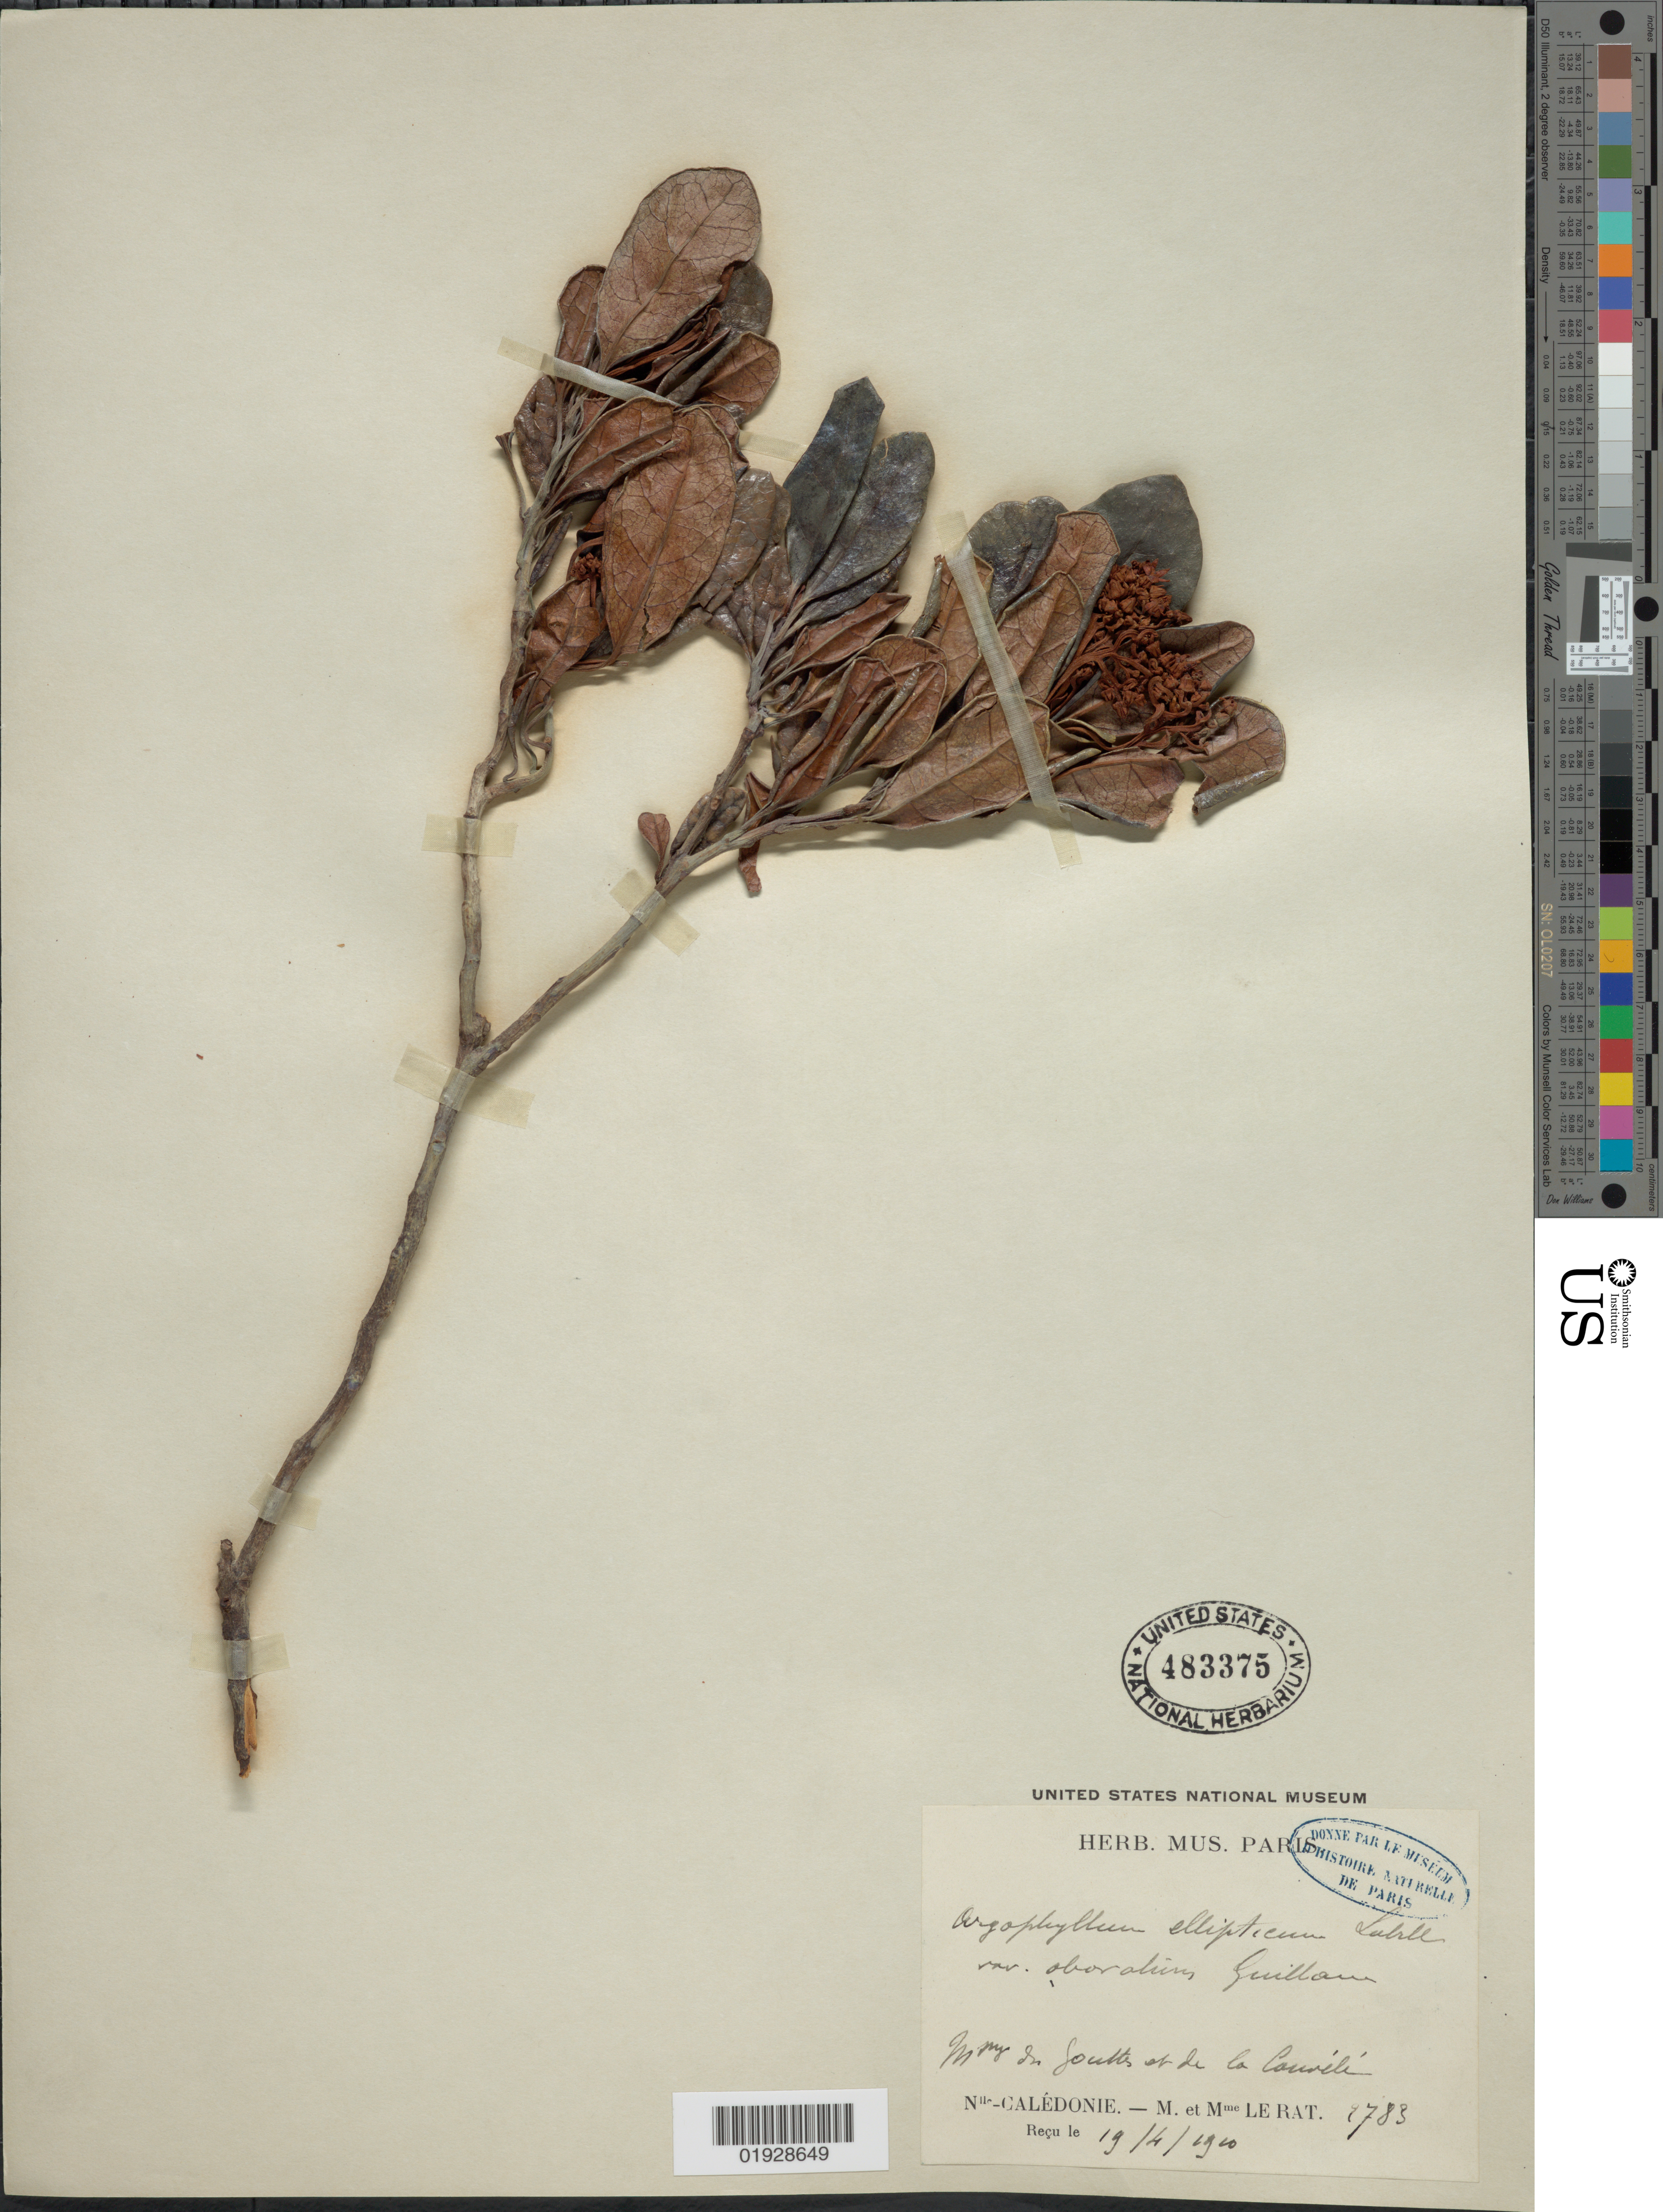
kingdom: Plantae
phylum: Tracheophyta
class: Magnoliopsida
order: Asterales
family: Argophyllaceae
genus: Argophyllum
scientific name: Argophyllum ellipticum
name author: Labill.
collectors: M. Le Rat & -. Le Rat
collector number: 1783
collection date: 1910-04-19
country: New Caledonia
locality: Mny du Souttes [interpreted] et de la Couvélé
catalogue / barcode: US 483375